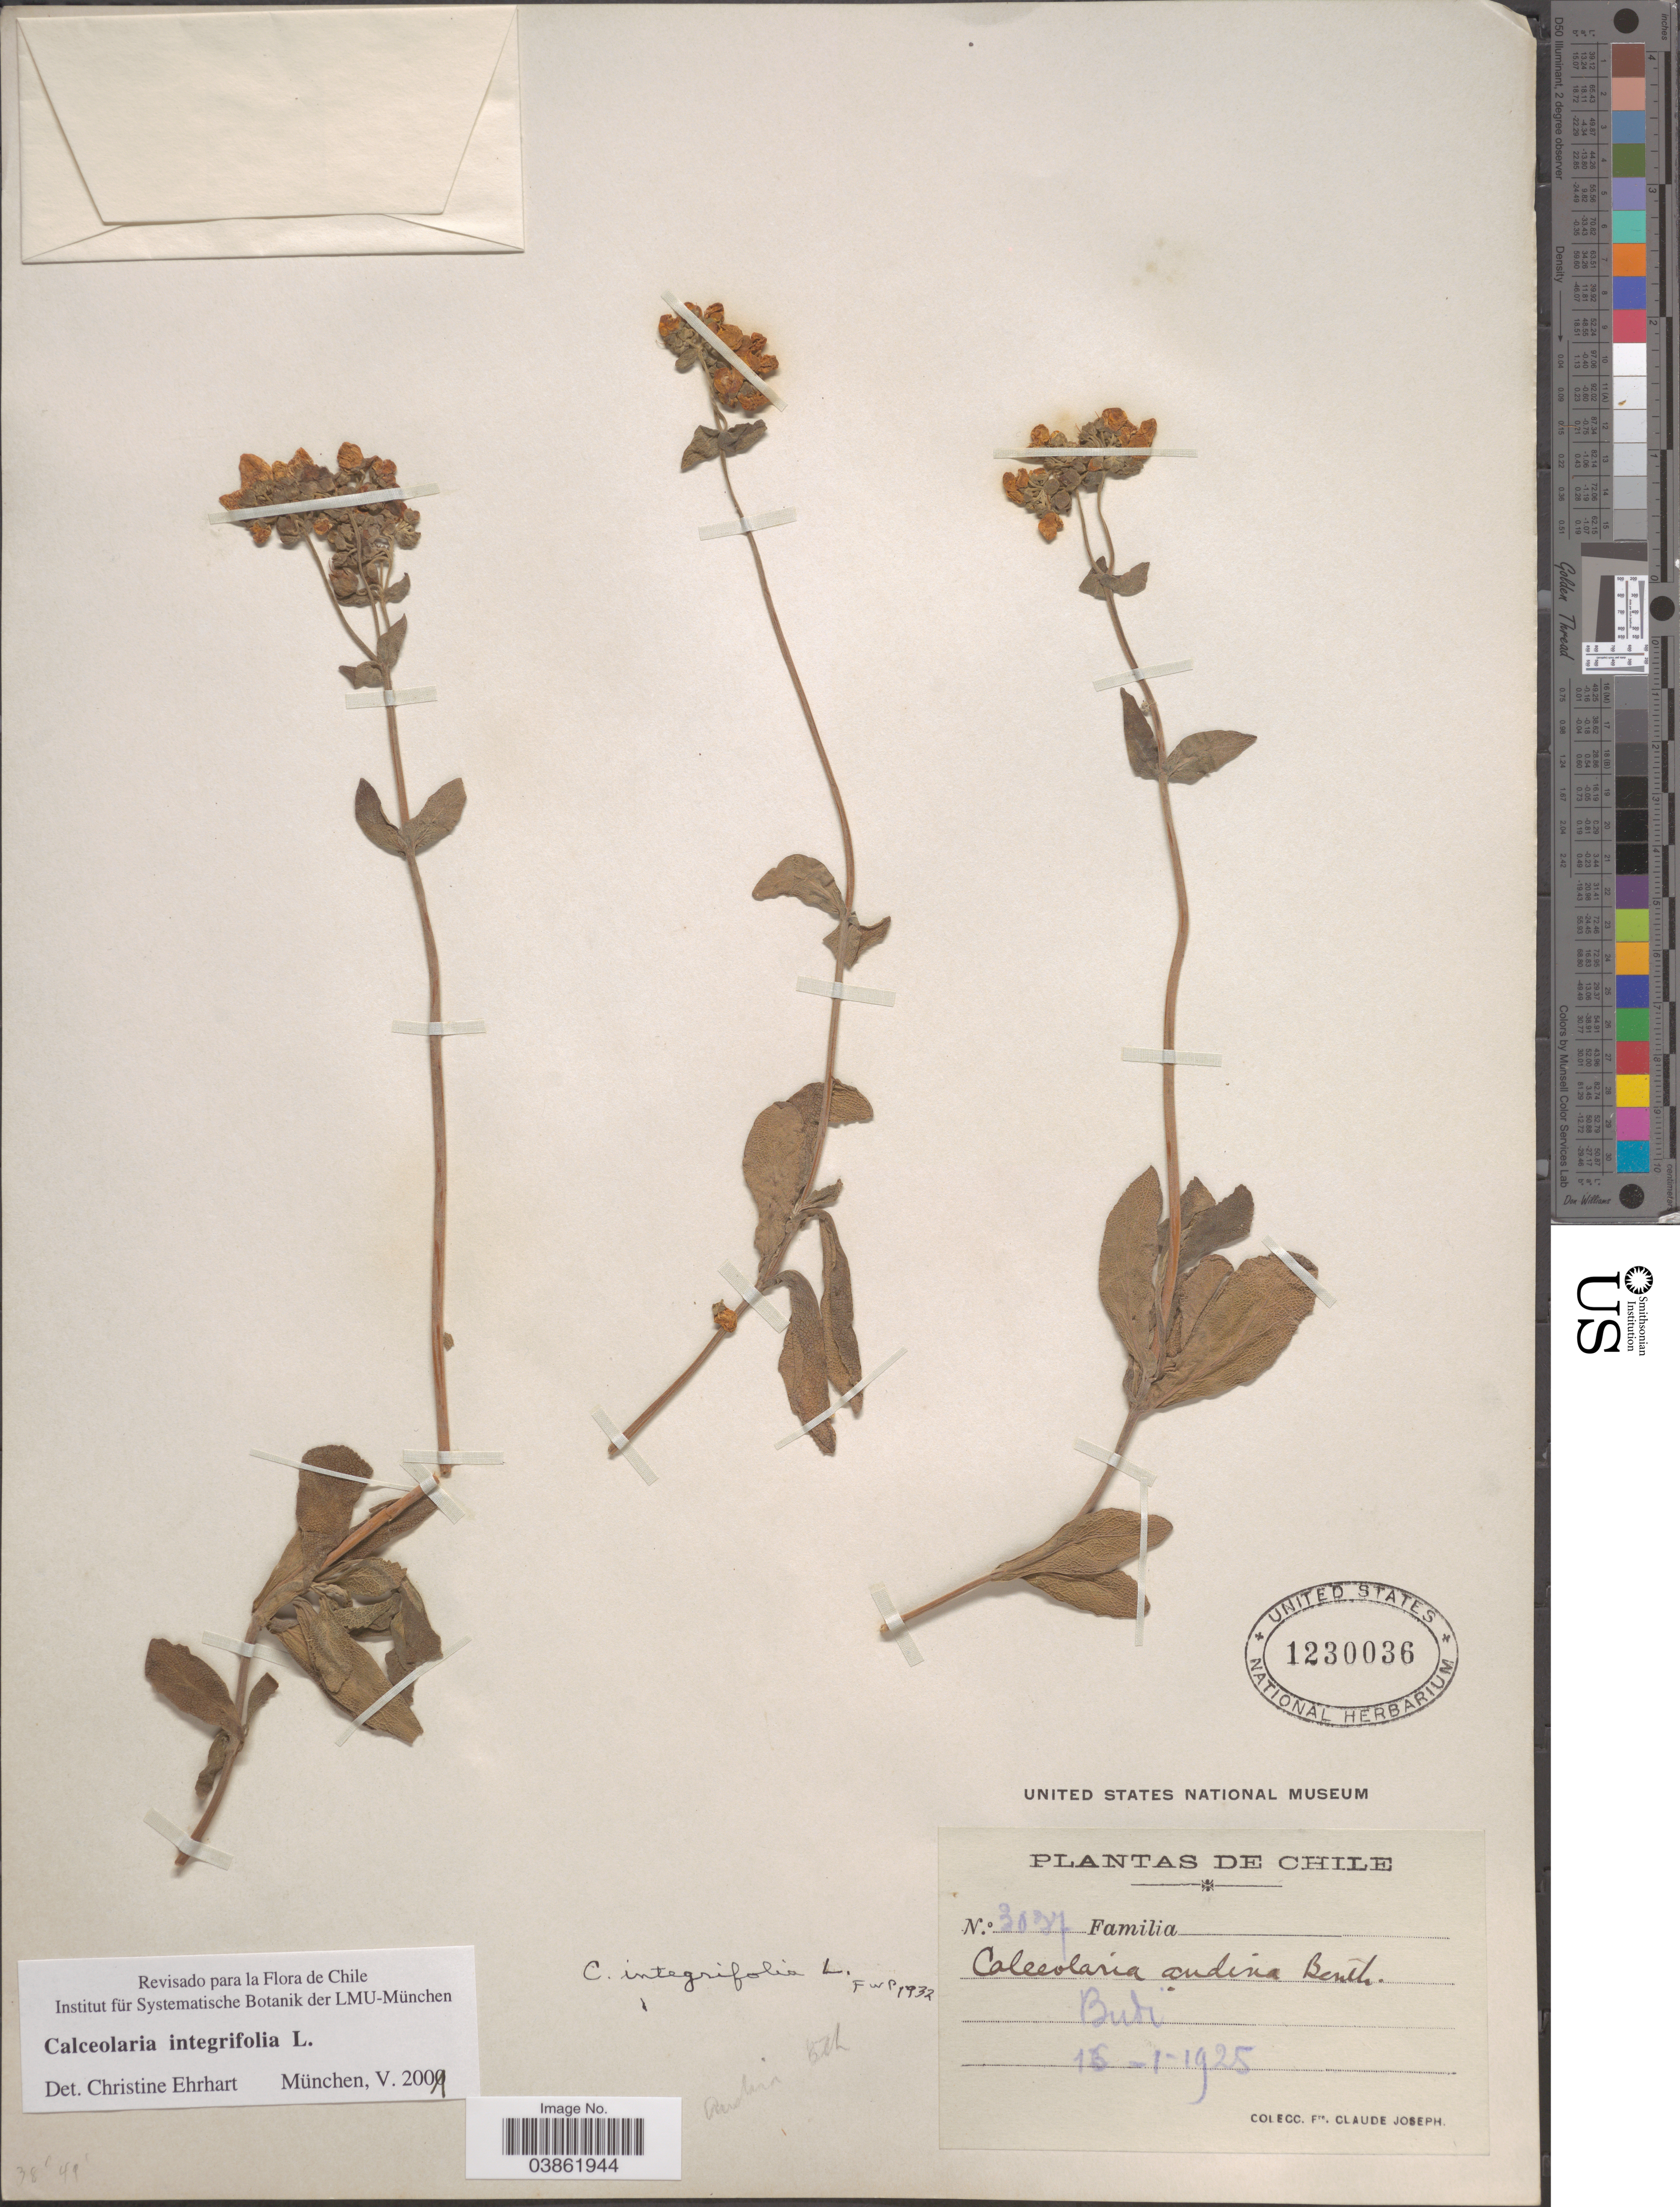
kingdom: Plantae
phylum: Tracheophyta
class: Magnoliopsida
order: Lamiales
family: Calceolariaceae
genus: Calceolaria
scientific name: Calceolaria integrifolia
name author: L.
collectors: Bro. Claude-Joseph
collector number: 3037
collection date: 1925-01-15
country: Chile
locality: Budi.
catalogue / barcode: US 1230036